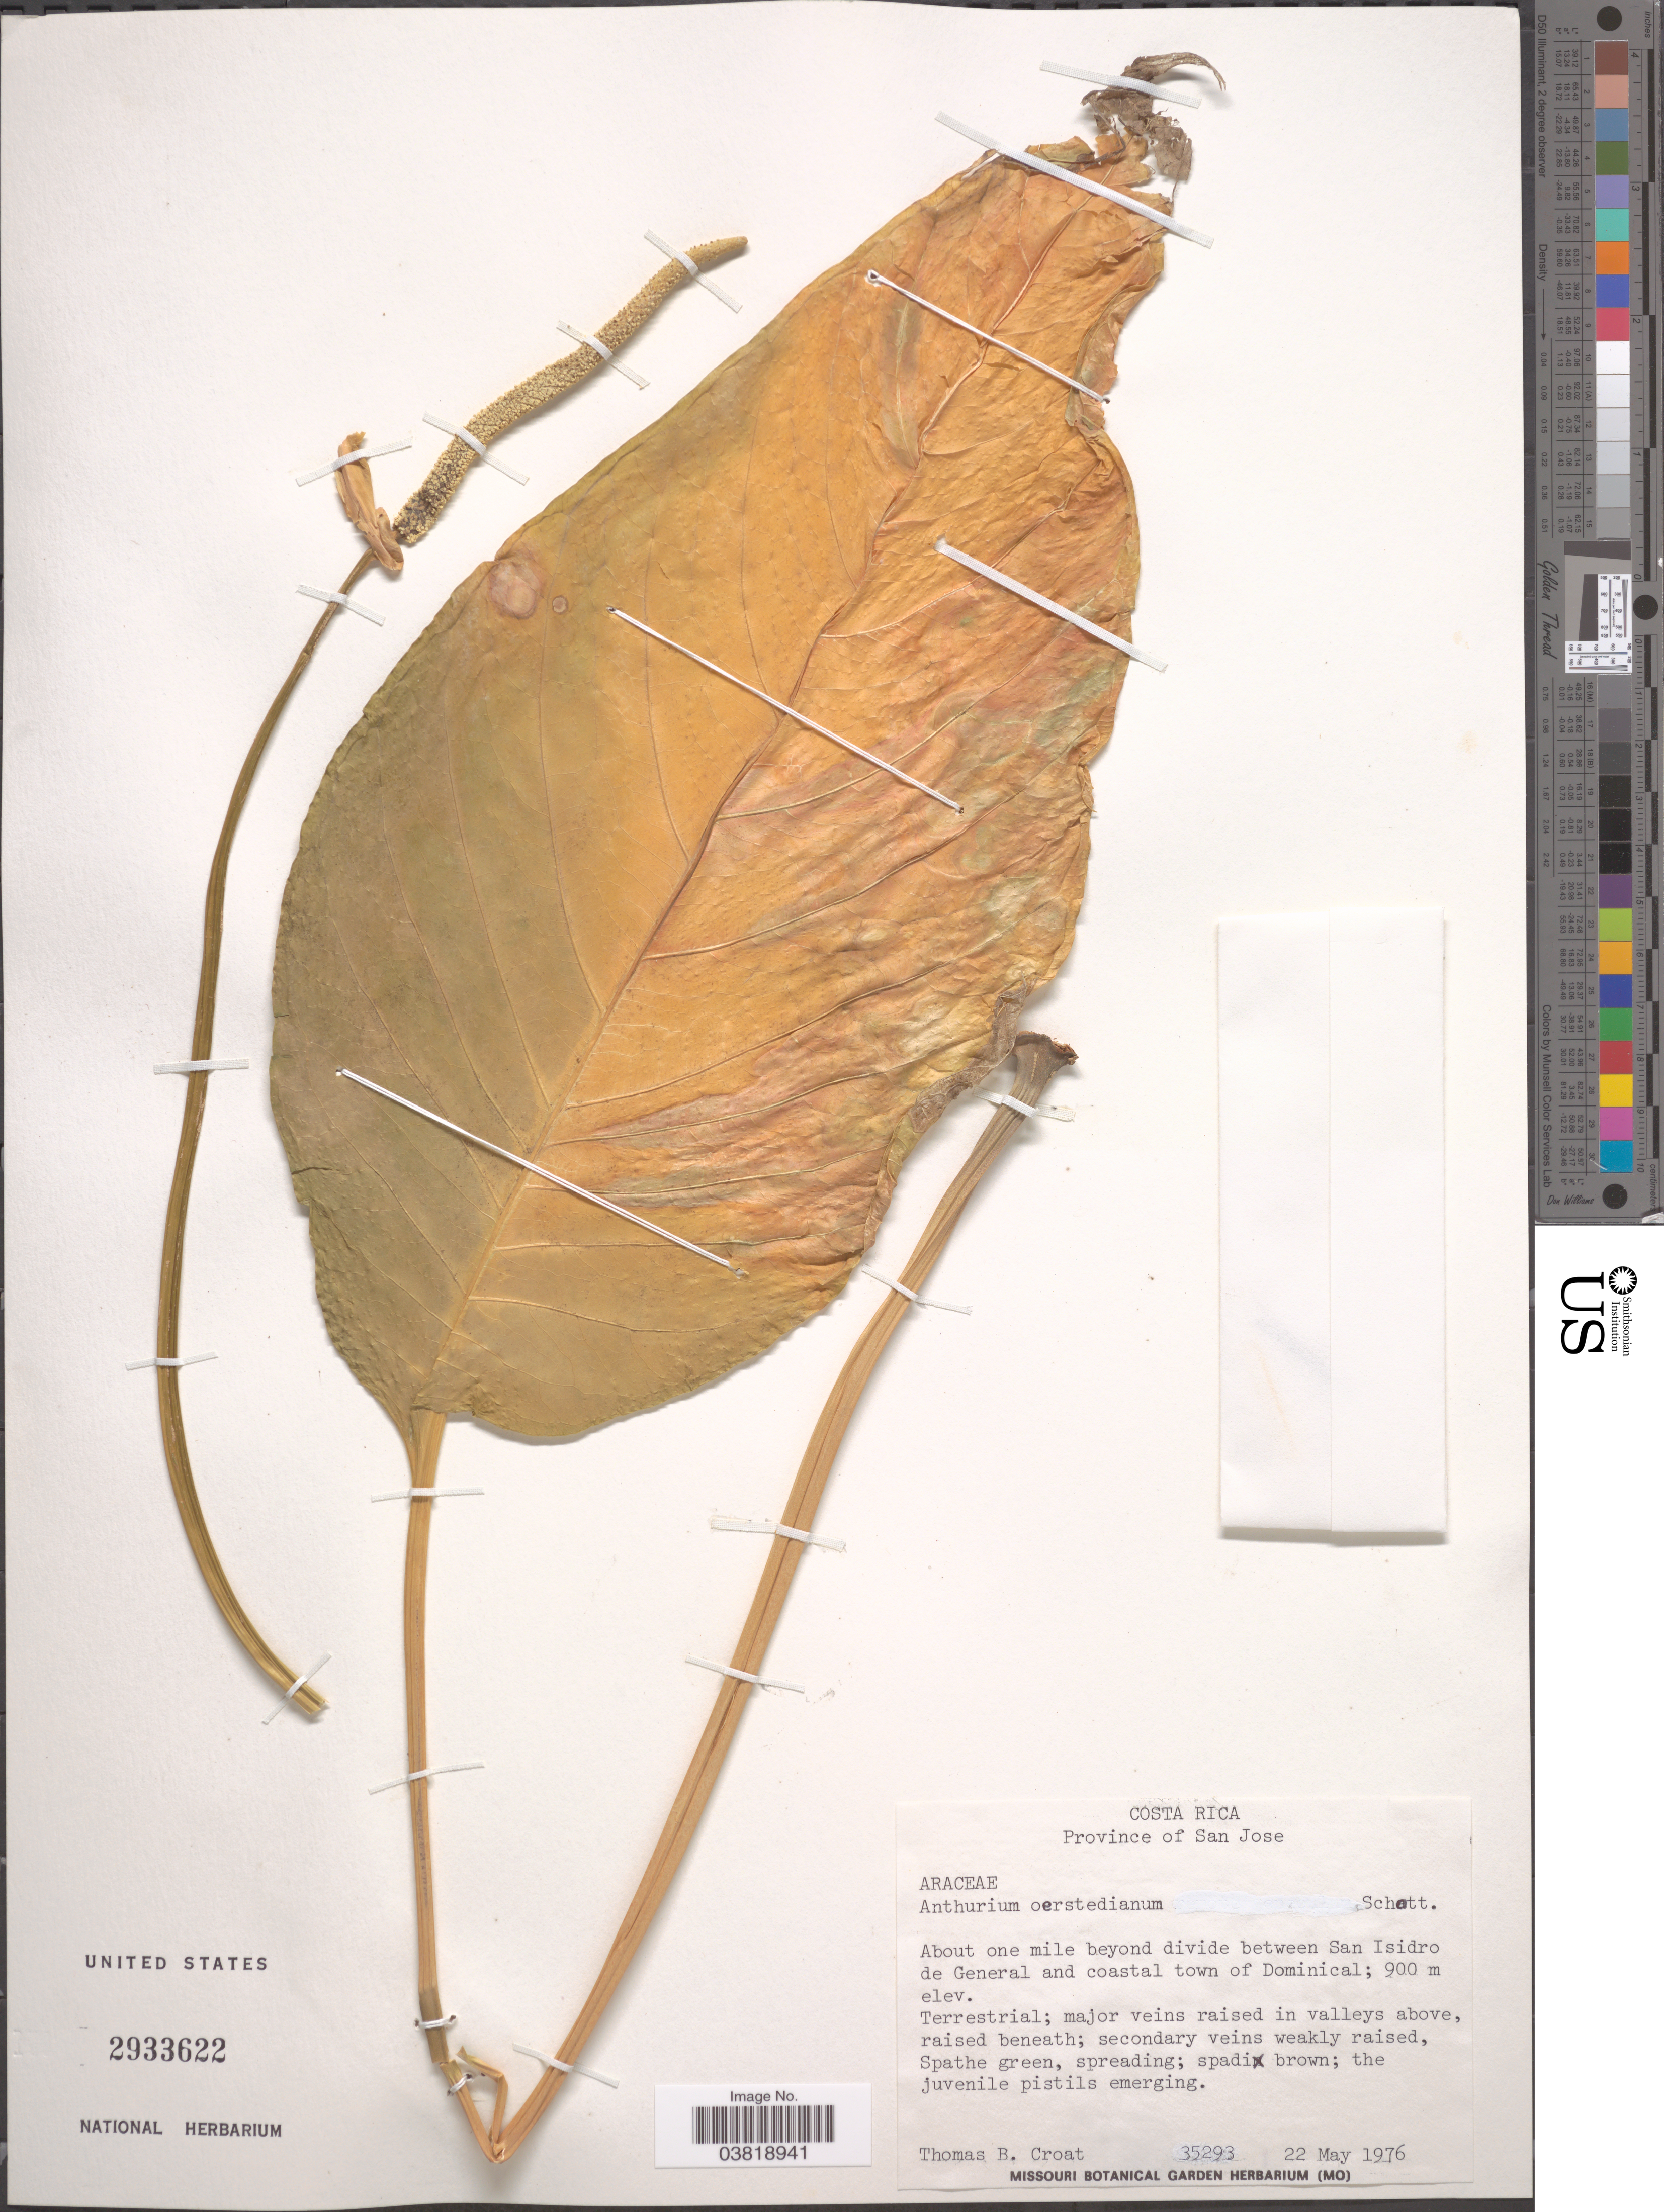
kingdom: Plantae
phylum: Tracheophyta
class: Liliopsida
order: Alismatales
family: Araceae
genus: Anthurium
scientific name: Anthurium oerstedianum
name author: Schott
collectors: T. B. Croat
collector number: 35293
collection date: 1976-05-22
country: Costa Rica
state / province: San José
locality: About one mile beyond divide between San Isidro de General and coastal town of Dominical.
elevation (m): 900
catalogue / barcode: US 2933622